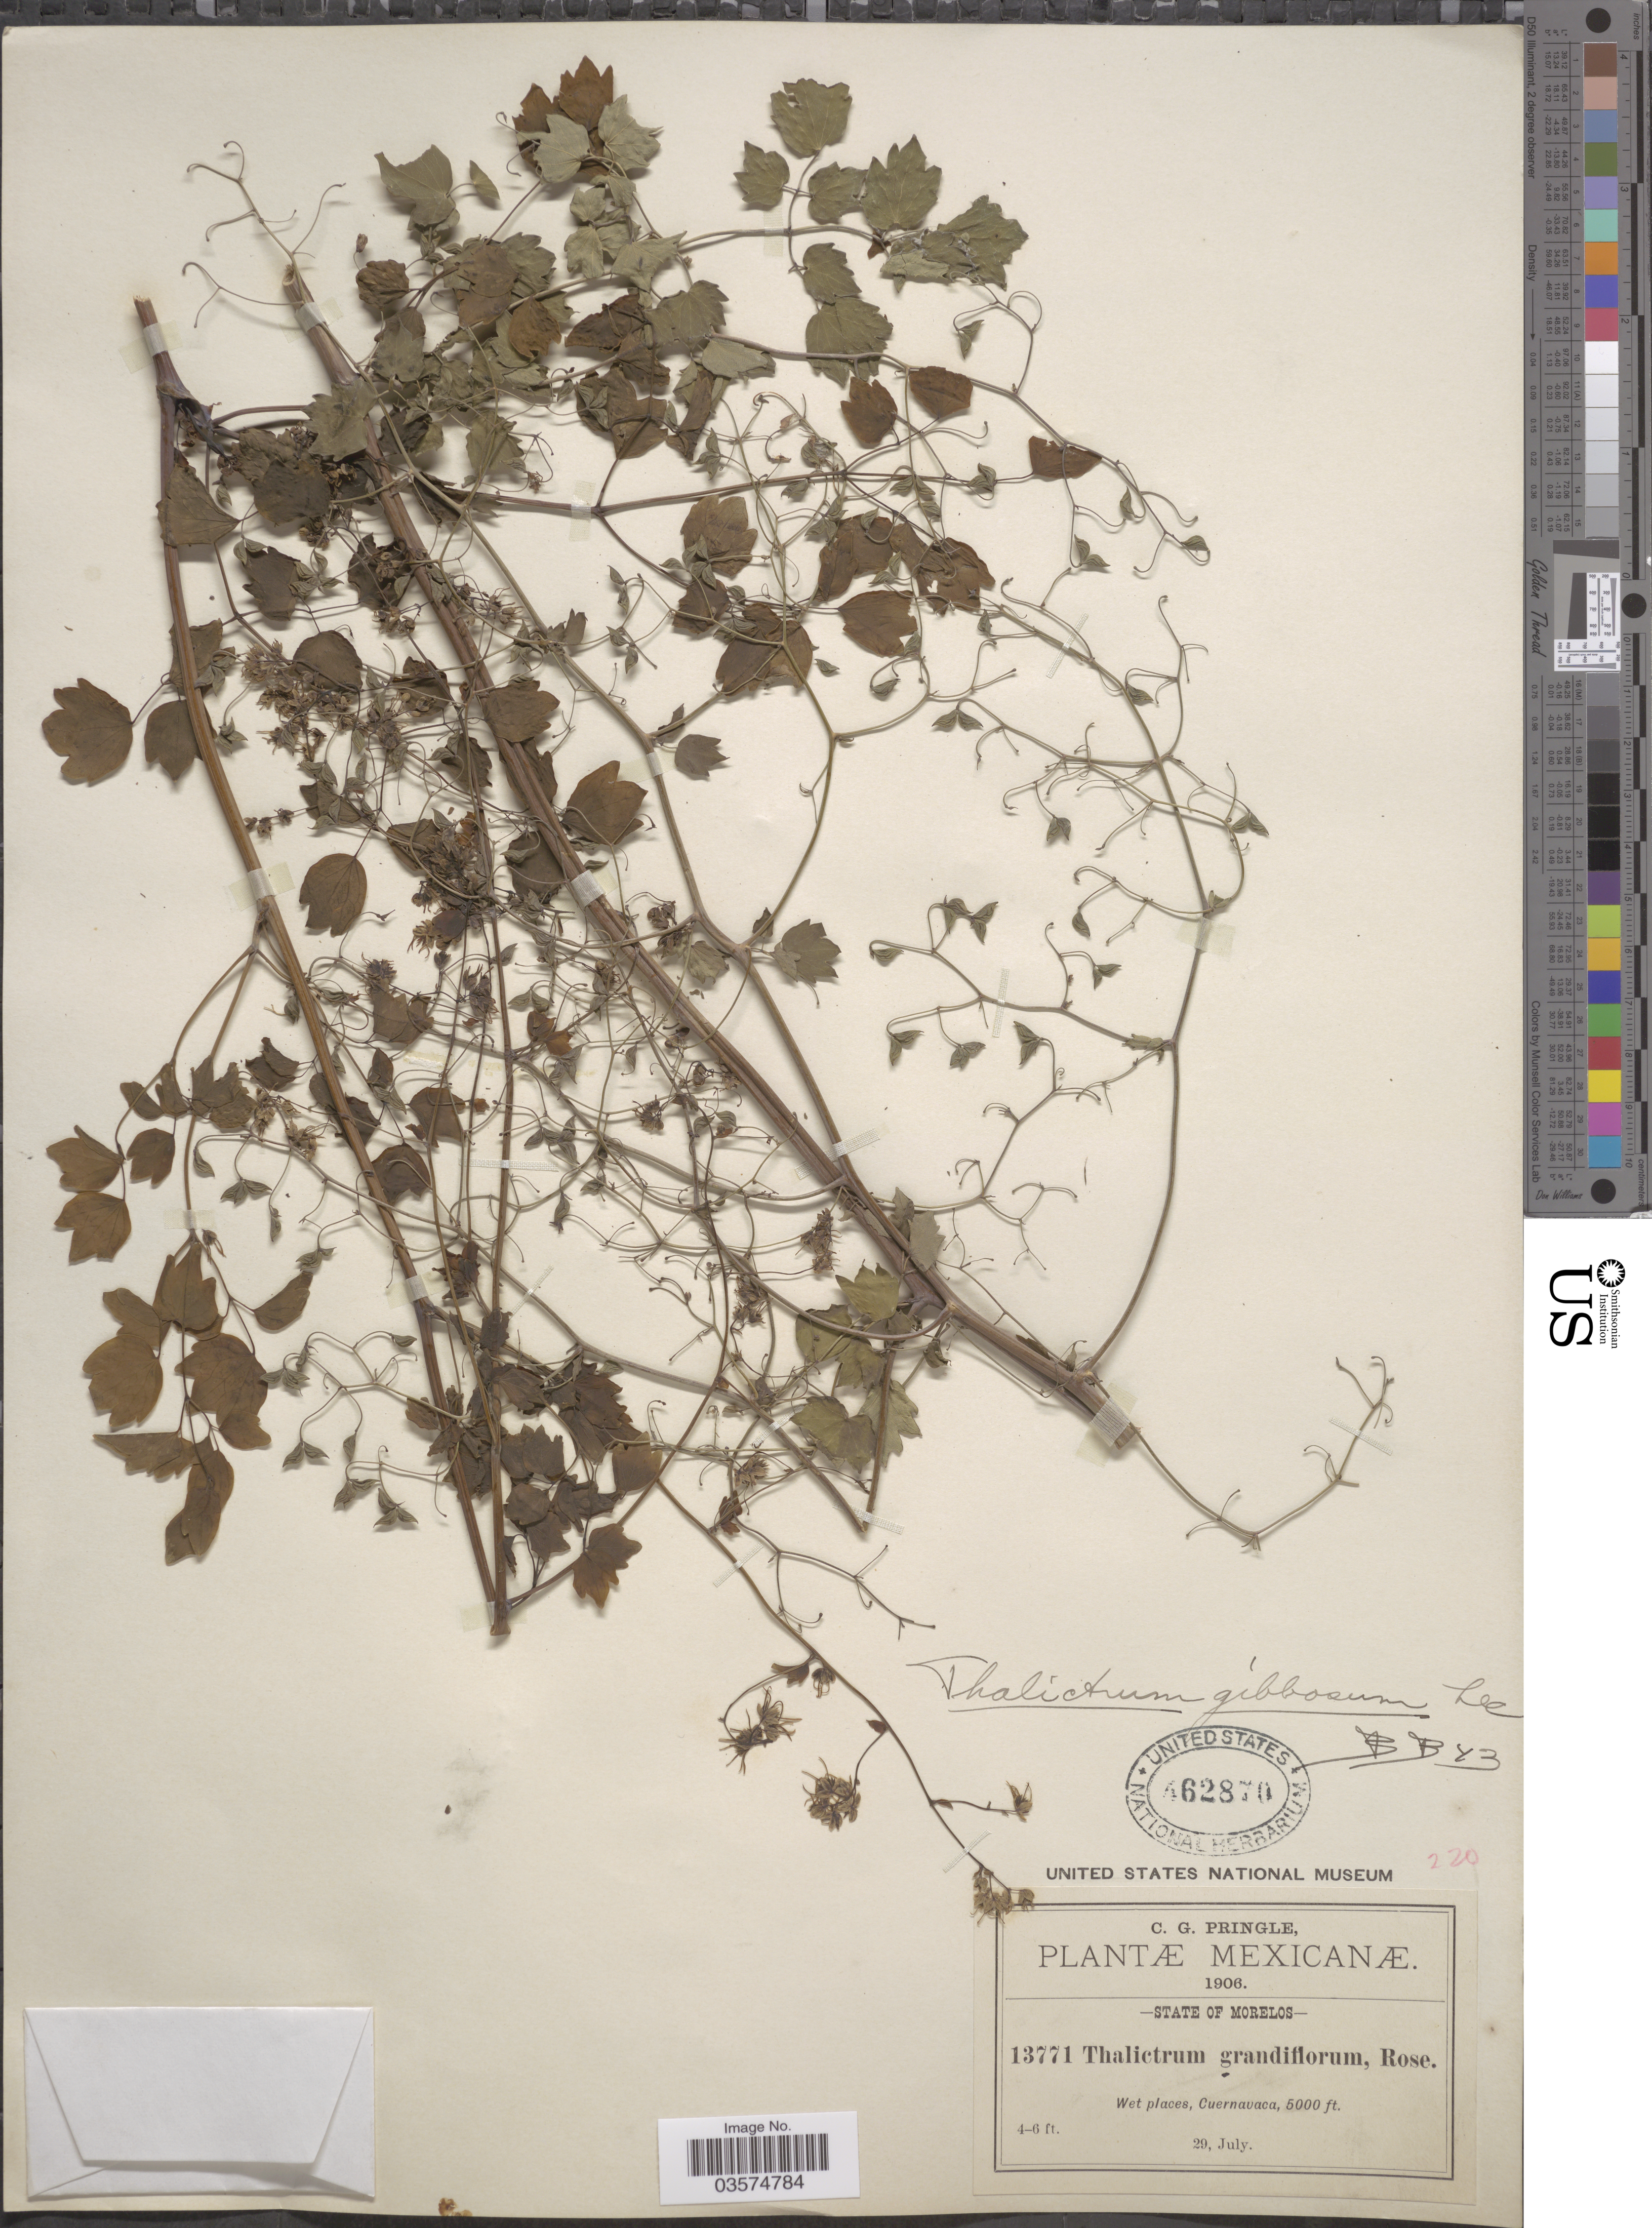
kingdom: Plantae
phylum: Tracheophyta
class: Magnoliopsida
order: Ranunculales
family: Ranunculaceae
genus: Thalictrum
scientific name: Thalictrum gibbosum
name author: Lec.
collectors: C. G. Pringle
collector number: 13771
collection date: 1906-07-29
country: Mexico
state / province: Morelos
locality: Cuernavaca.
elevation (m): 1524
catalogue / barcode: US 462870